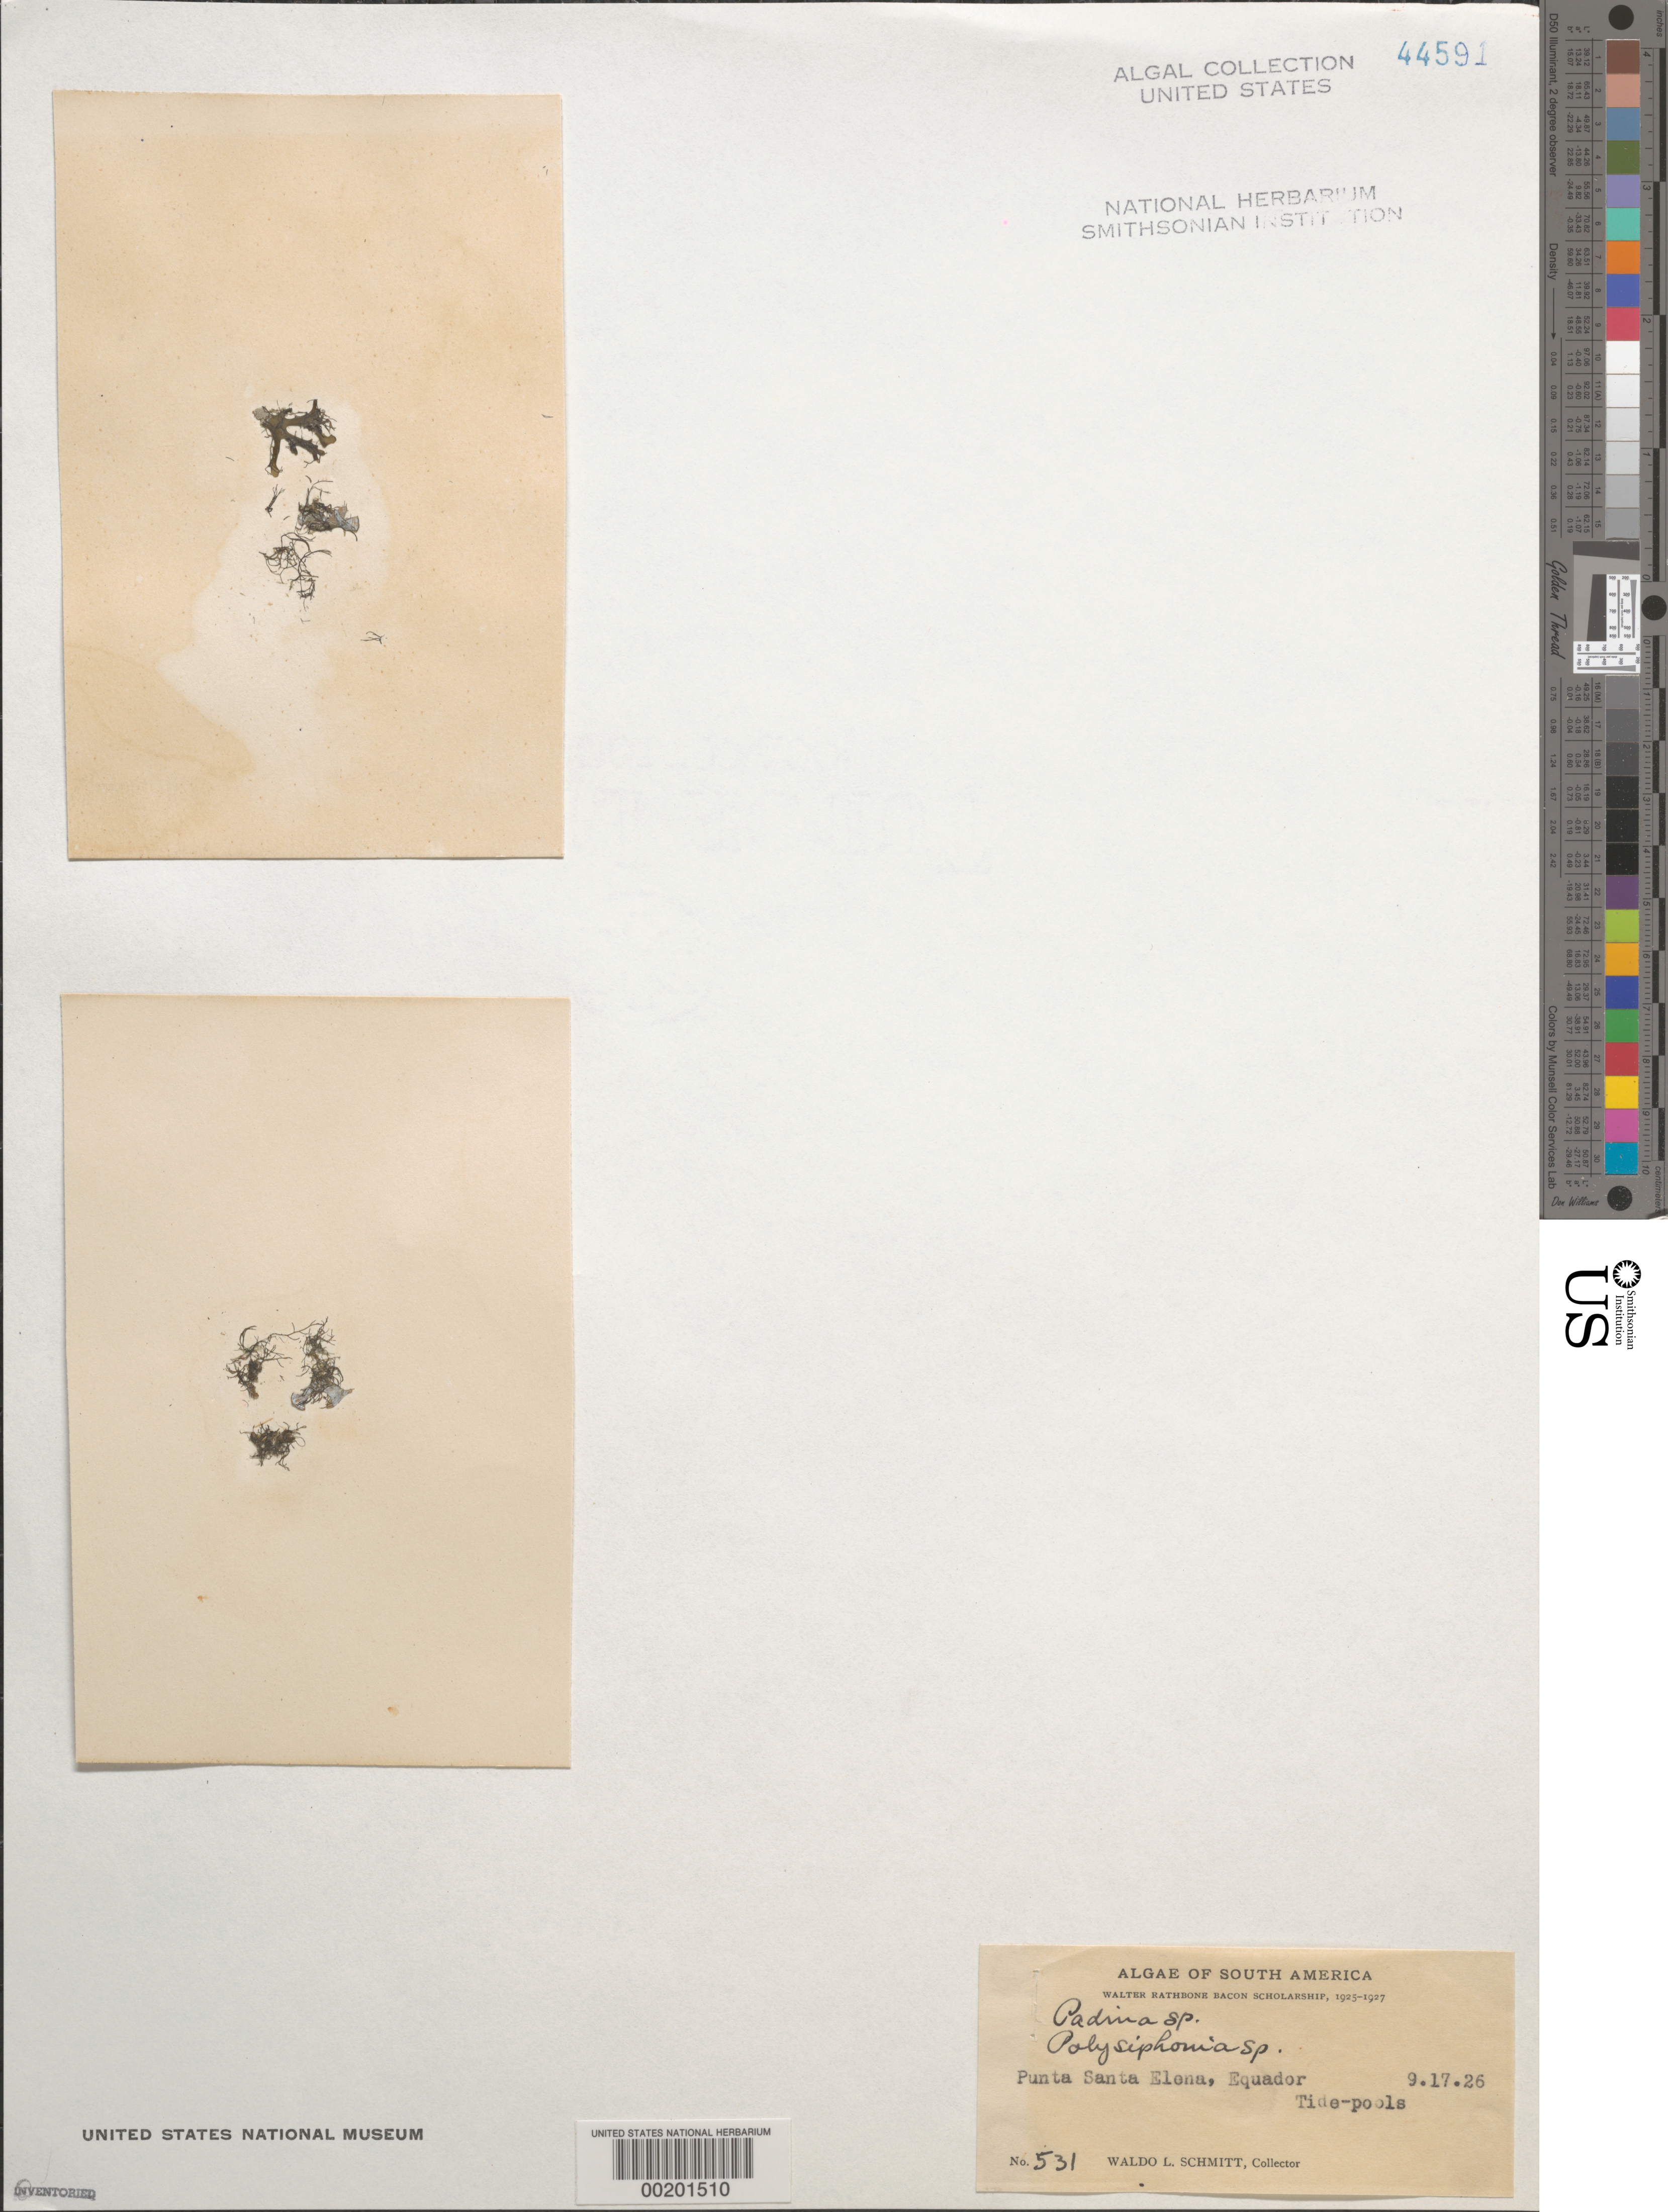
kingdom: Chromista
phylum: Ochrophyta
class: Phaeophyceae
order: Dictyotales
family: Dictyotaceae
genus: Padina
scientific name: Padina sp.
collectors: W. L. Schmitt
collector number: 531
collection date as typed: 17 Sep 1926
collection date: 1926-09-17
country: Ecuador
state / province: Guayas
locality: Punta Santa Elena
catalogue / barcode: US 44591